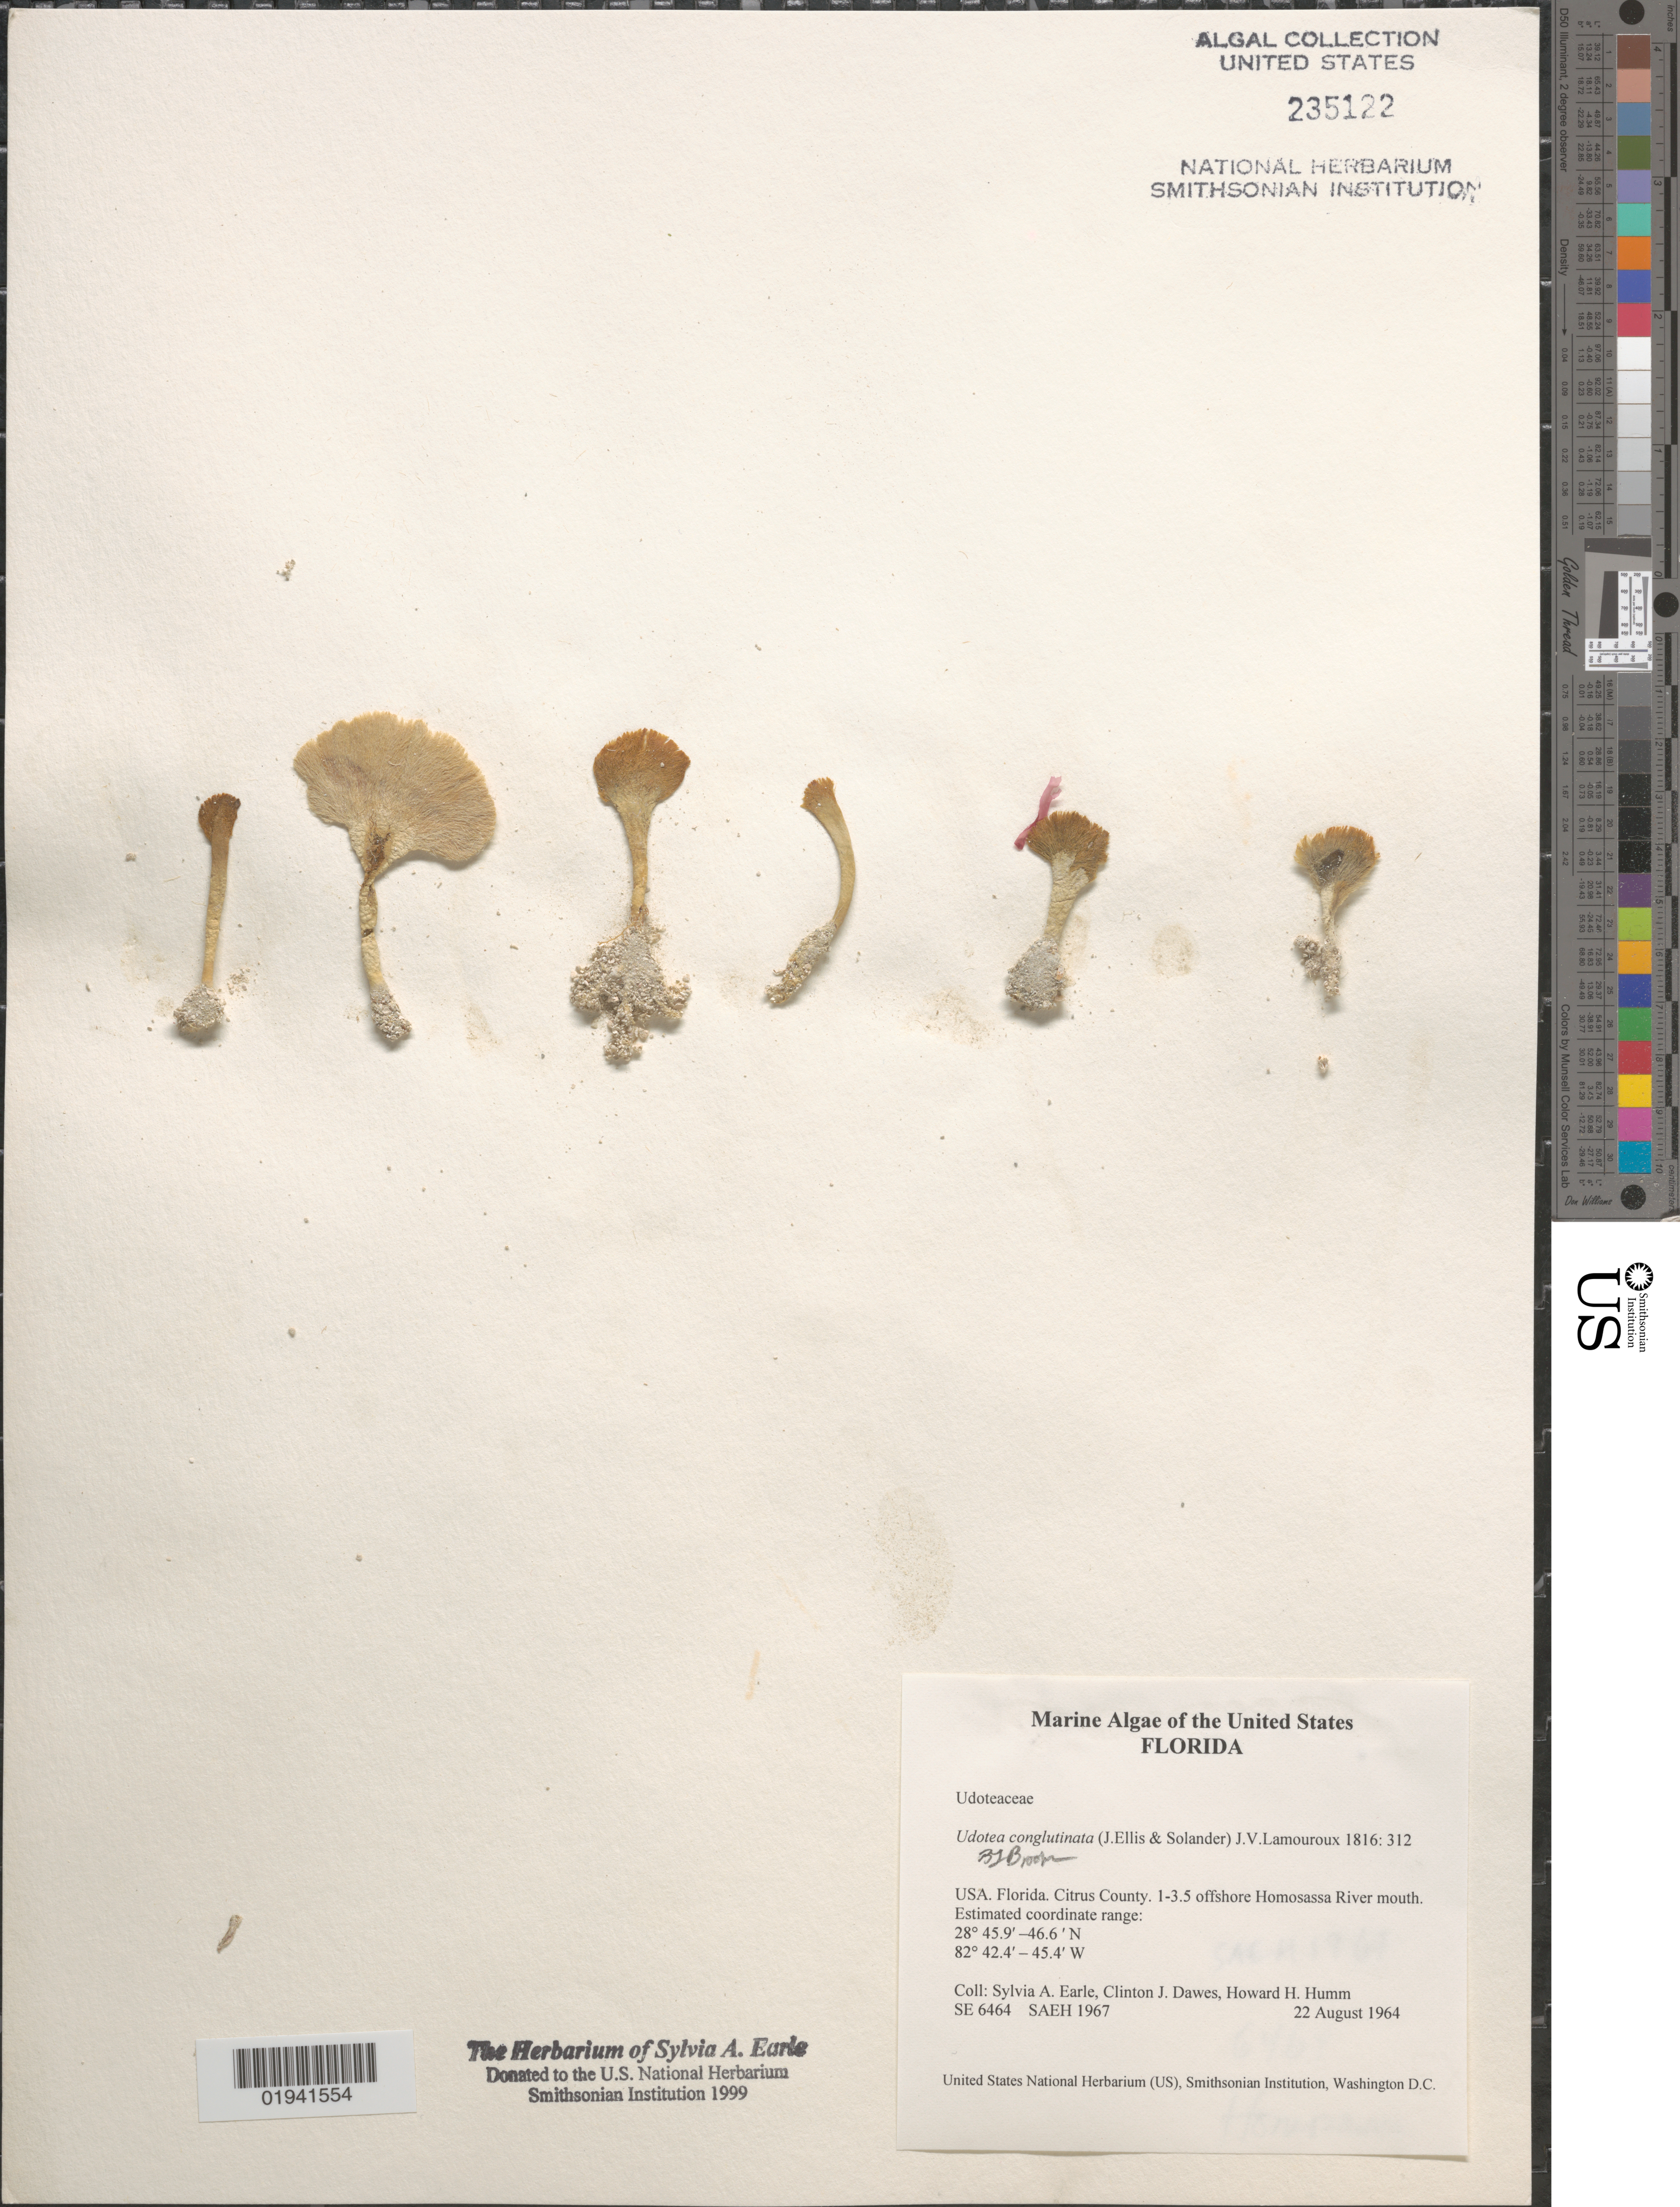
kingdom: Plantae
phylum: Chlorophyta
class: Ulvophyceae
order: Bryopsidales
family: Udoteaceae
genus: Udotea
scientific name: Udotea conglutinata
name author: (Ellis & Sol.) J.V.Lamouroux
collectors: S. A. Earle, C. Dawes & H. Humm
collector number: SE6464/SAEH1967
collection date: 1964-08-22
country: United States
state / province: Florida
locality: Citrus County. 1-3.5 offshore Homosassa River mouth.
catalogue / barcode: US 235122